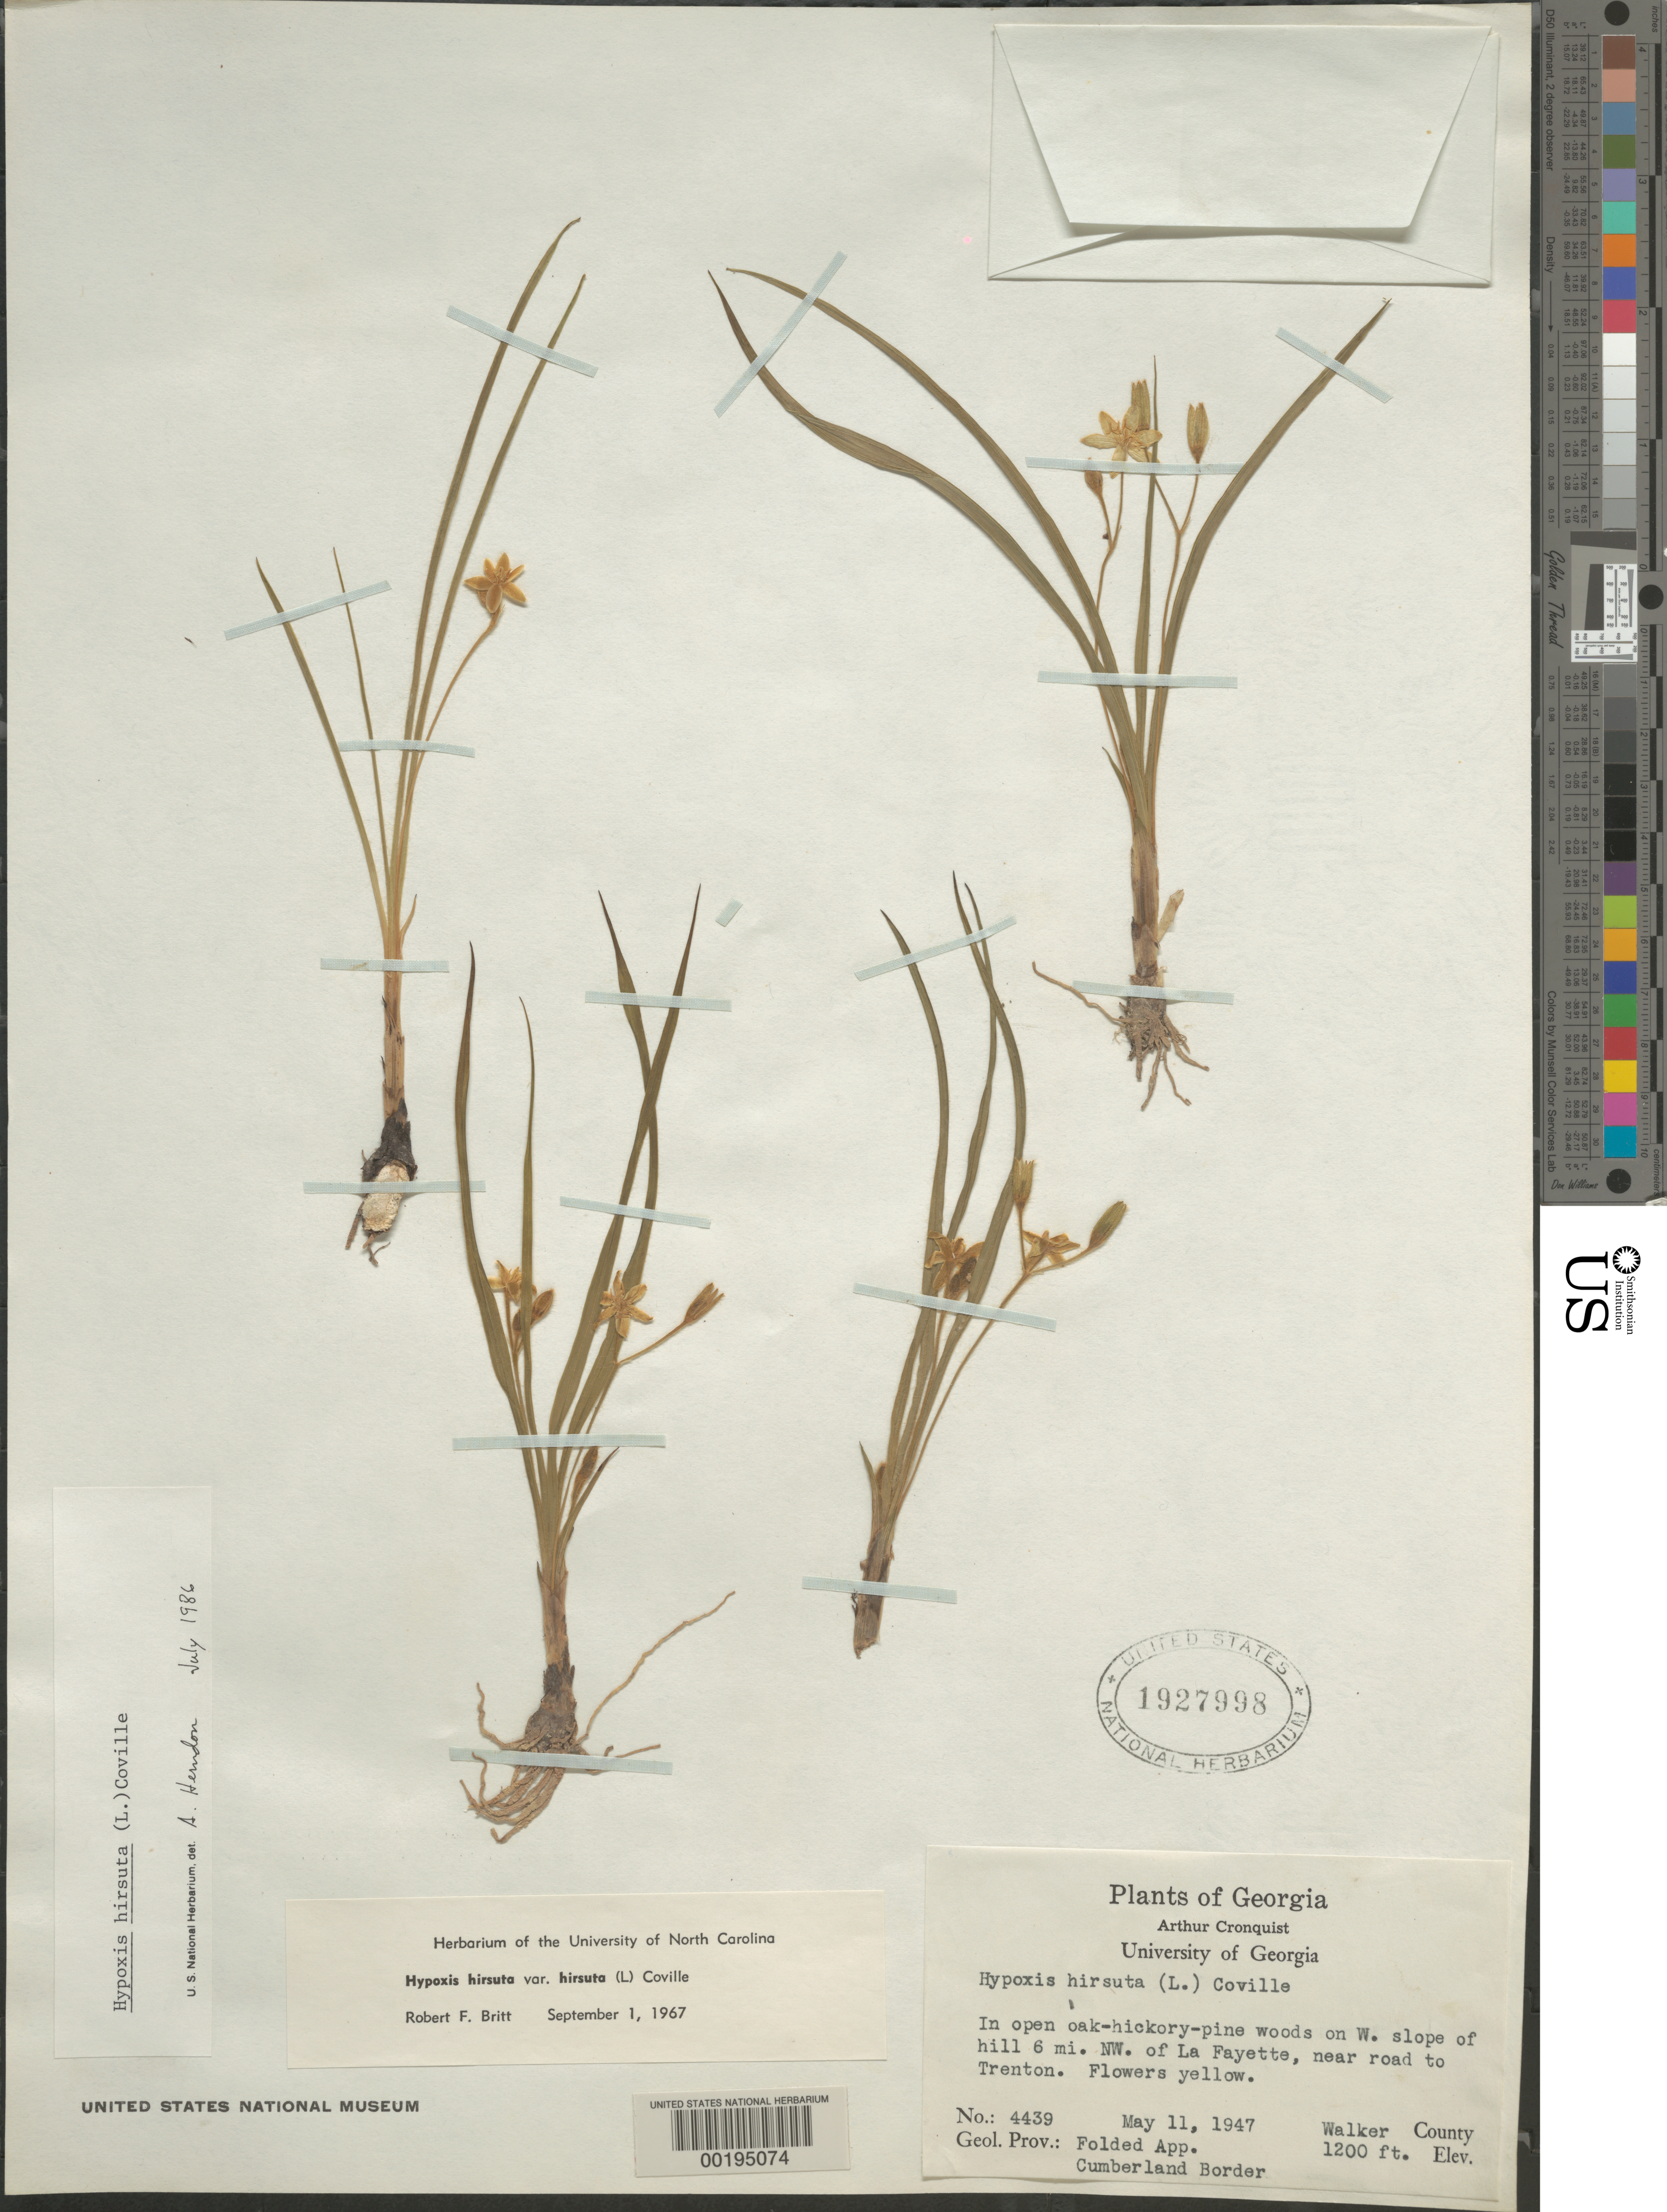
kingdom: Plantae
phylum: Tracheophyta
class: Liliopsida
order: Asparagales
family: Hypoxidaceae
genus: Hypoxis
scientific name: Hypoxis hirsuta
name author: (L.) Coville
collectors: A. J. Cronquist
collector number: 4439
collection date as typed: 11 May 1947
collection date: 1947-05-11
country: United States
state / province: Georgia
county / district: Walker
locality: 6 mi nw of la fayette, near road to trenton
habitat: In open woods on slope of hill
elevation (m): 366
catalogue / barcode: US 1927998